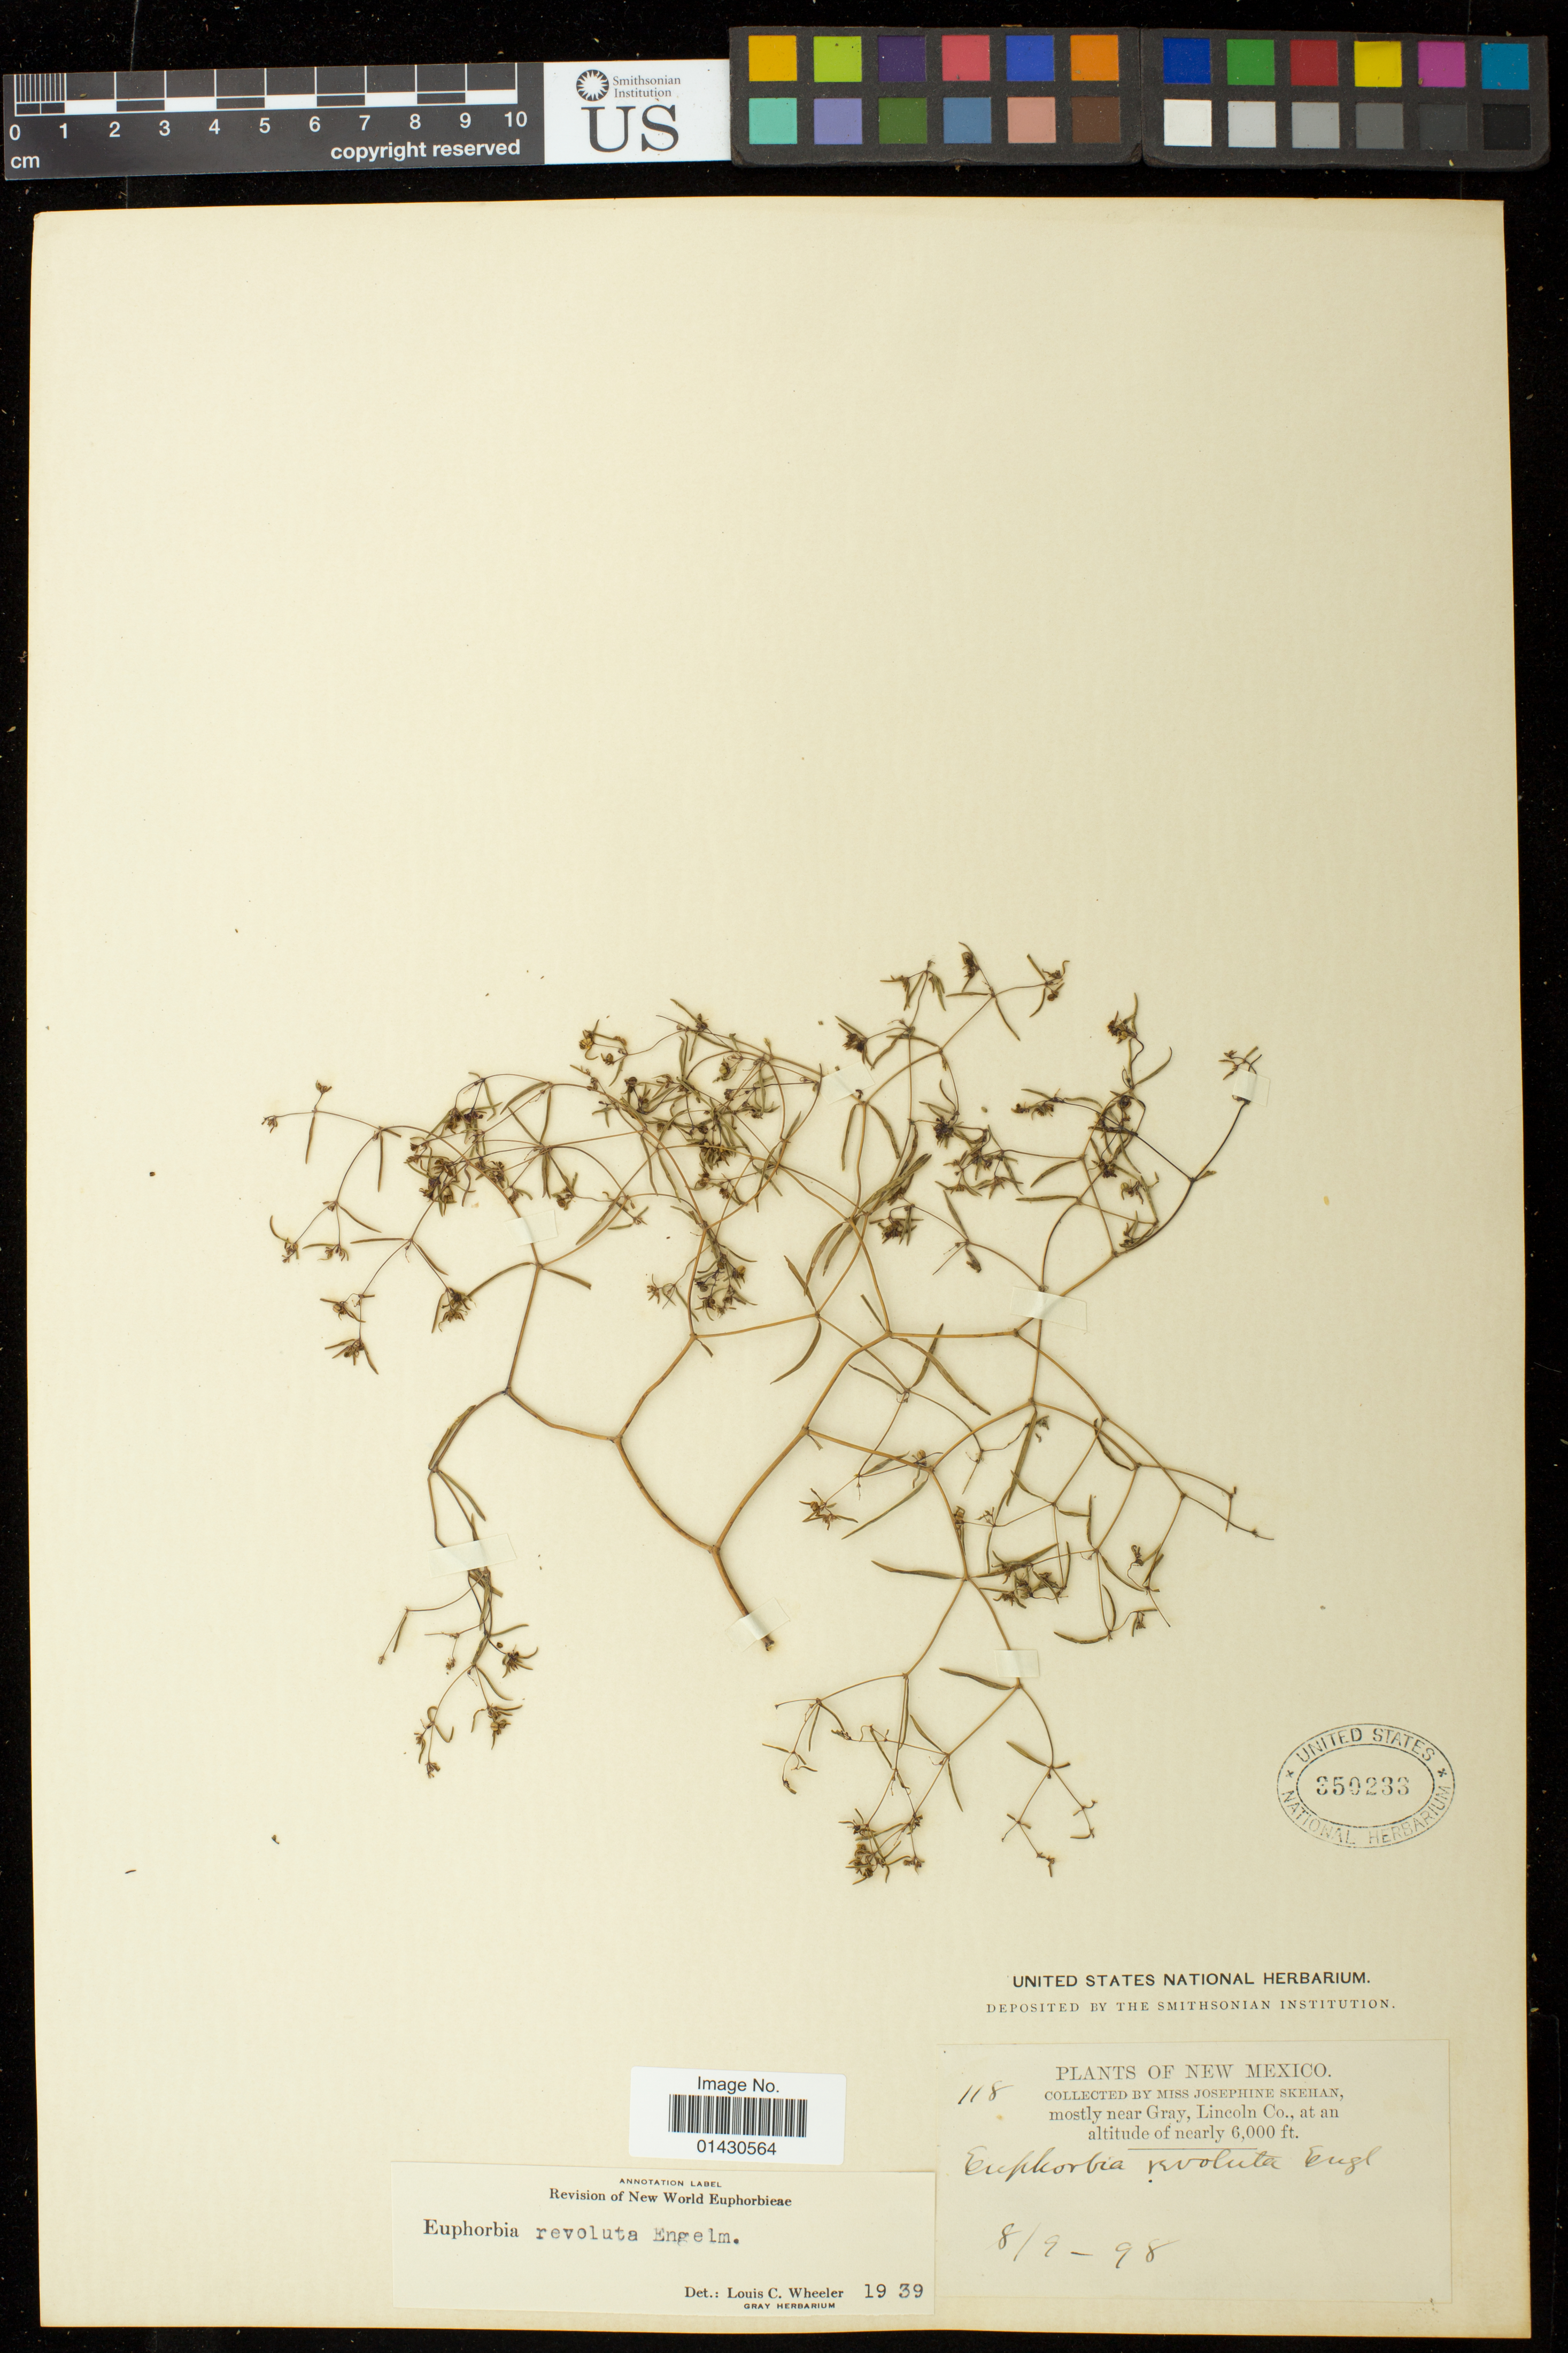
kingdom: Plantae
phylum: Tracheophyta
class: Magnoliopsida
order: Malpighiales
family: Euphorbiaceae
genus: Euphorbia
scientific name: Euphorbia revoluta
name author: Engelm. in Emory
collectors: J. Skehan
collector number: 118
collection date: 1898-09-08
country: United States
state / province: New Mexico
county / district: Lincoln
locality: near Gray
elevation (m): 1829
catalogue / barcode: US 350233